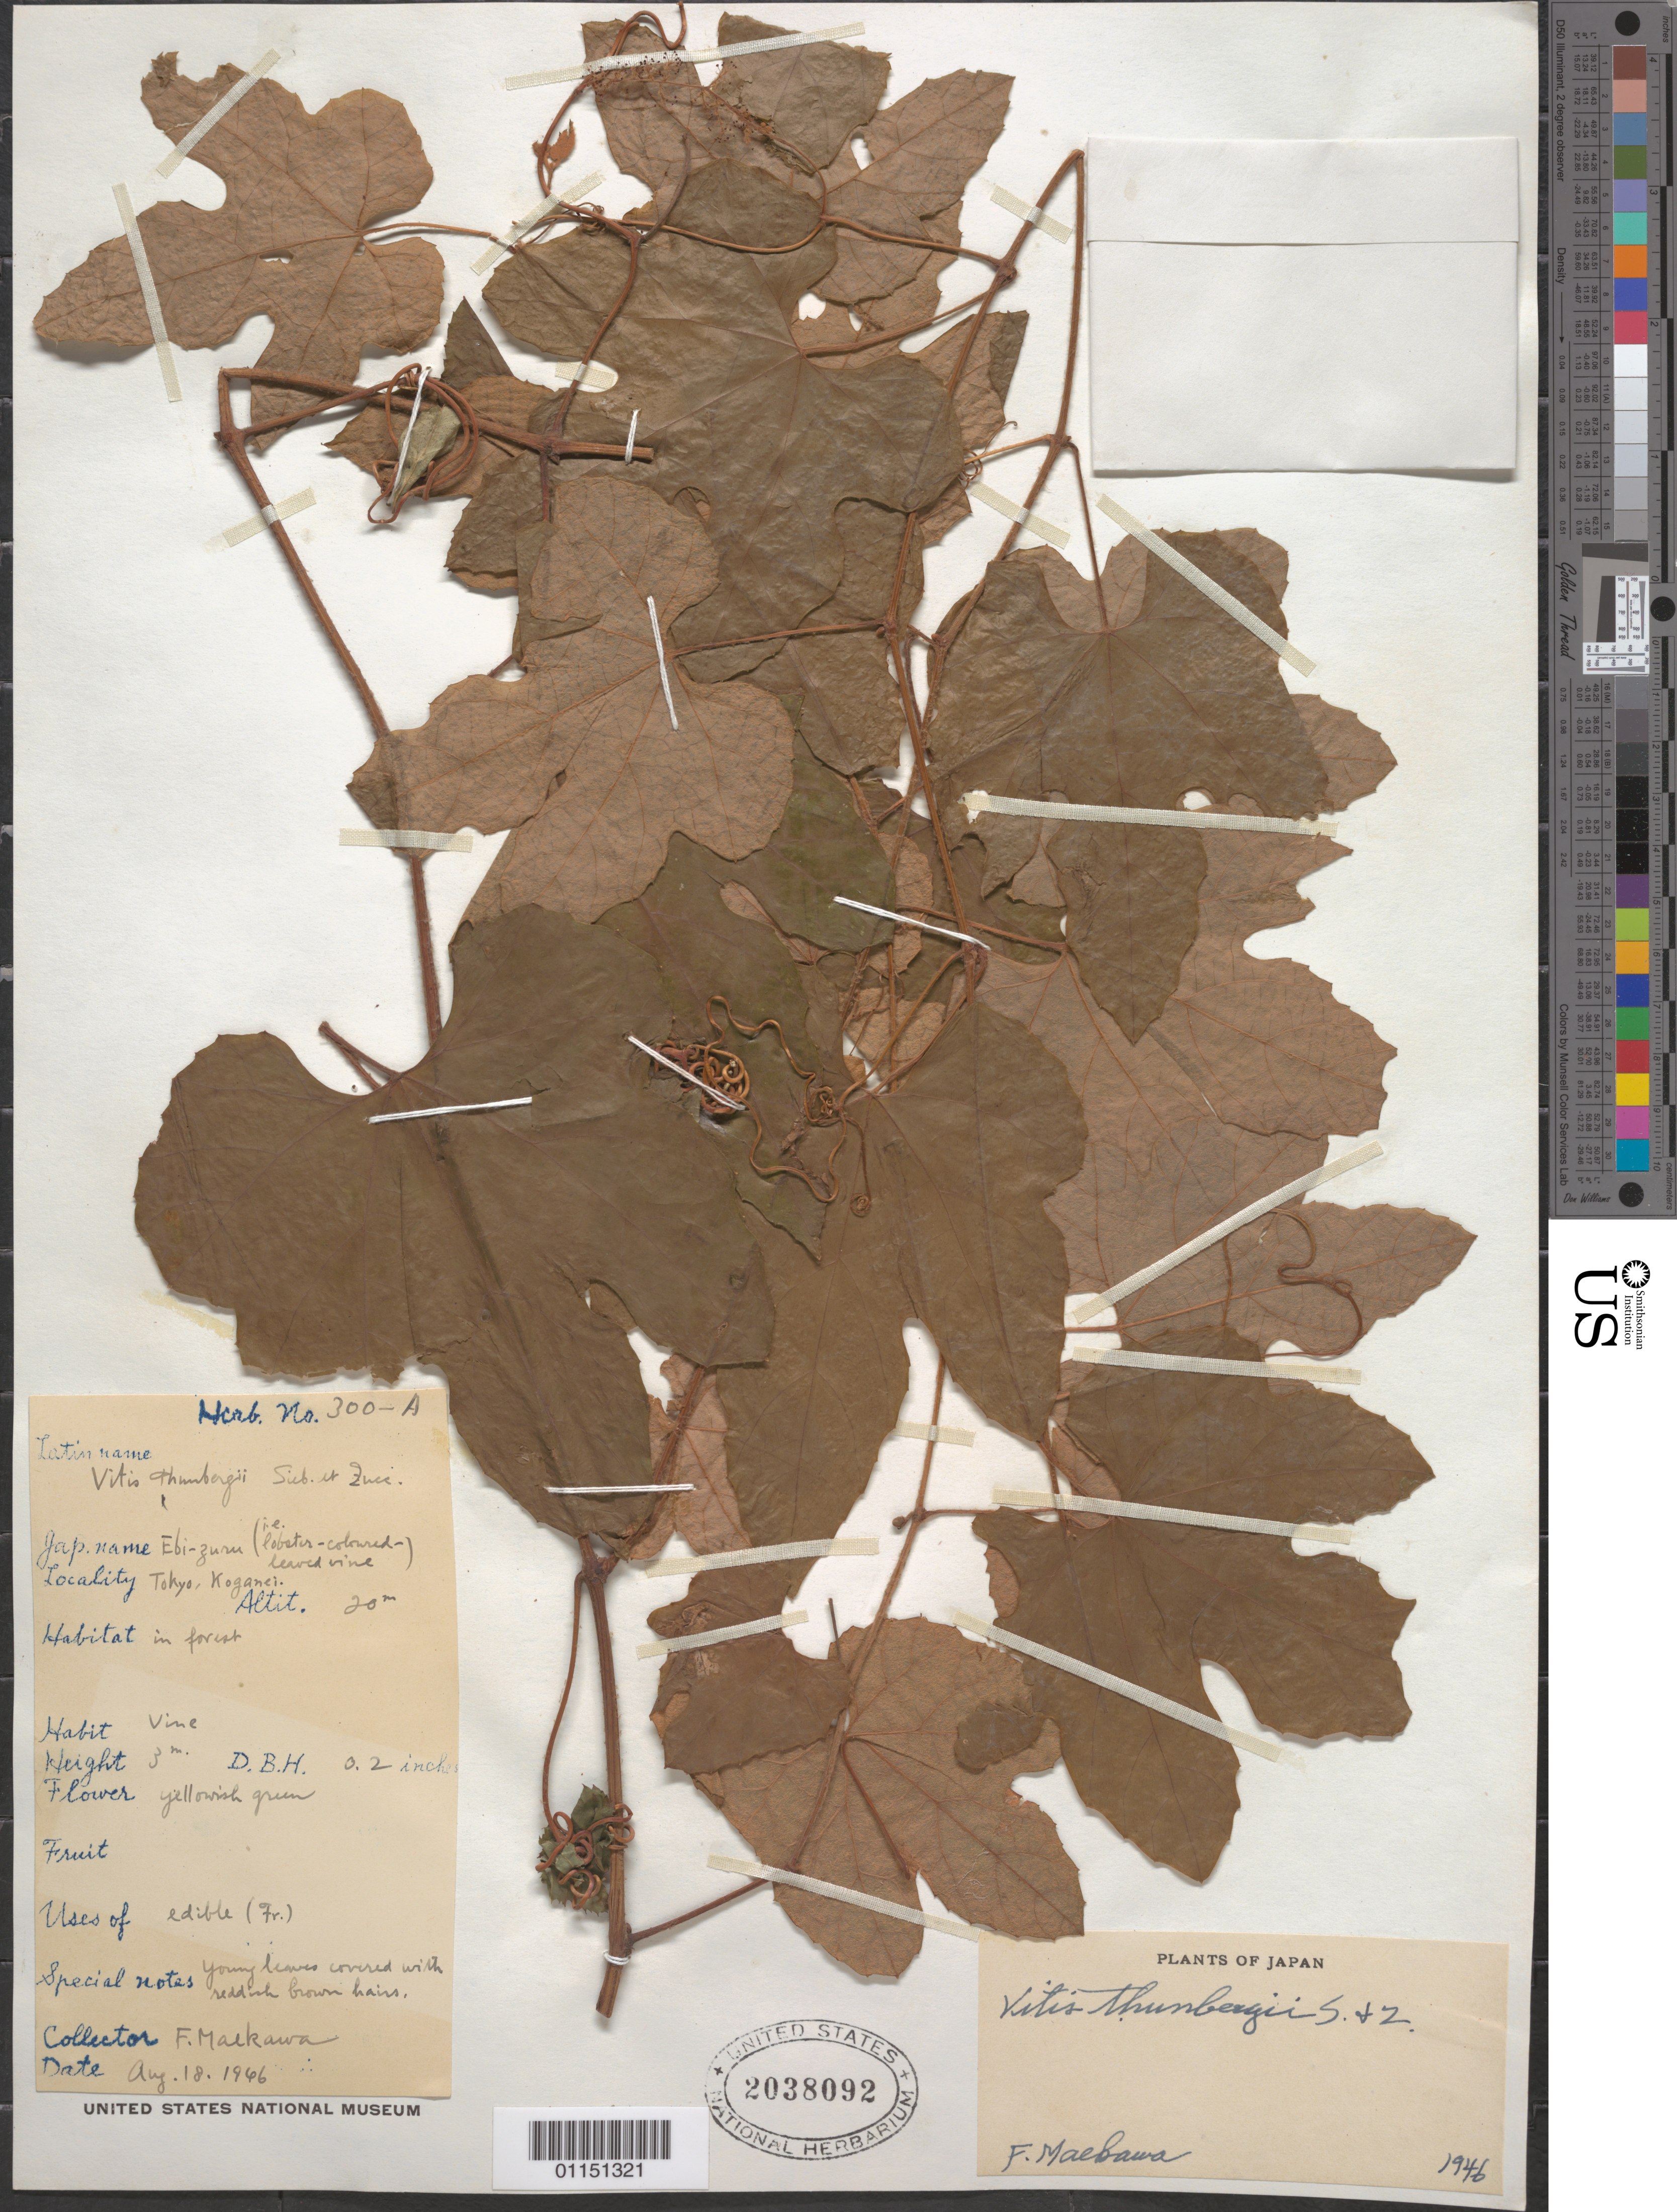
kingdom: Plantae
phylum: Tracheophyta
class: Magnoliopsida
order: Vitales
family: Vitaceae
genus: Vitis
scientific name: Vitis thunbergii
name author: Siebold & Zucc.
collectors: F. Maekawa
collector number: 300 A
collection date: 1946-08-18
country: Japan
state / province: Tokyo, Federal City of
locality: Koganei.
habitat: Vine, in forest.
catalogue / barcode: US 2038092